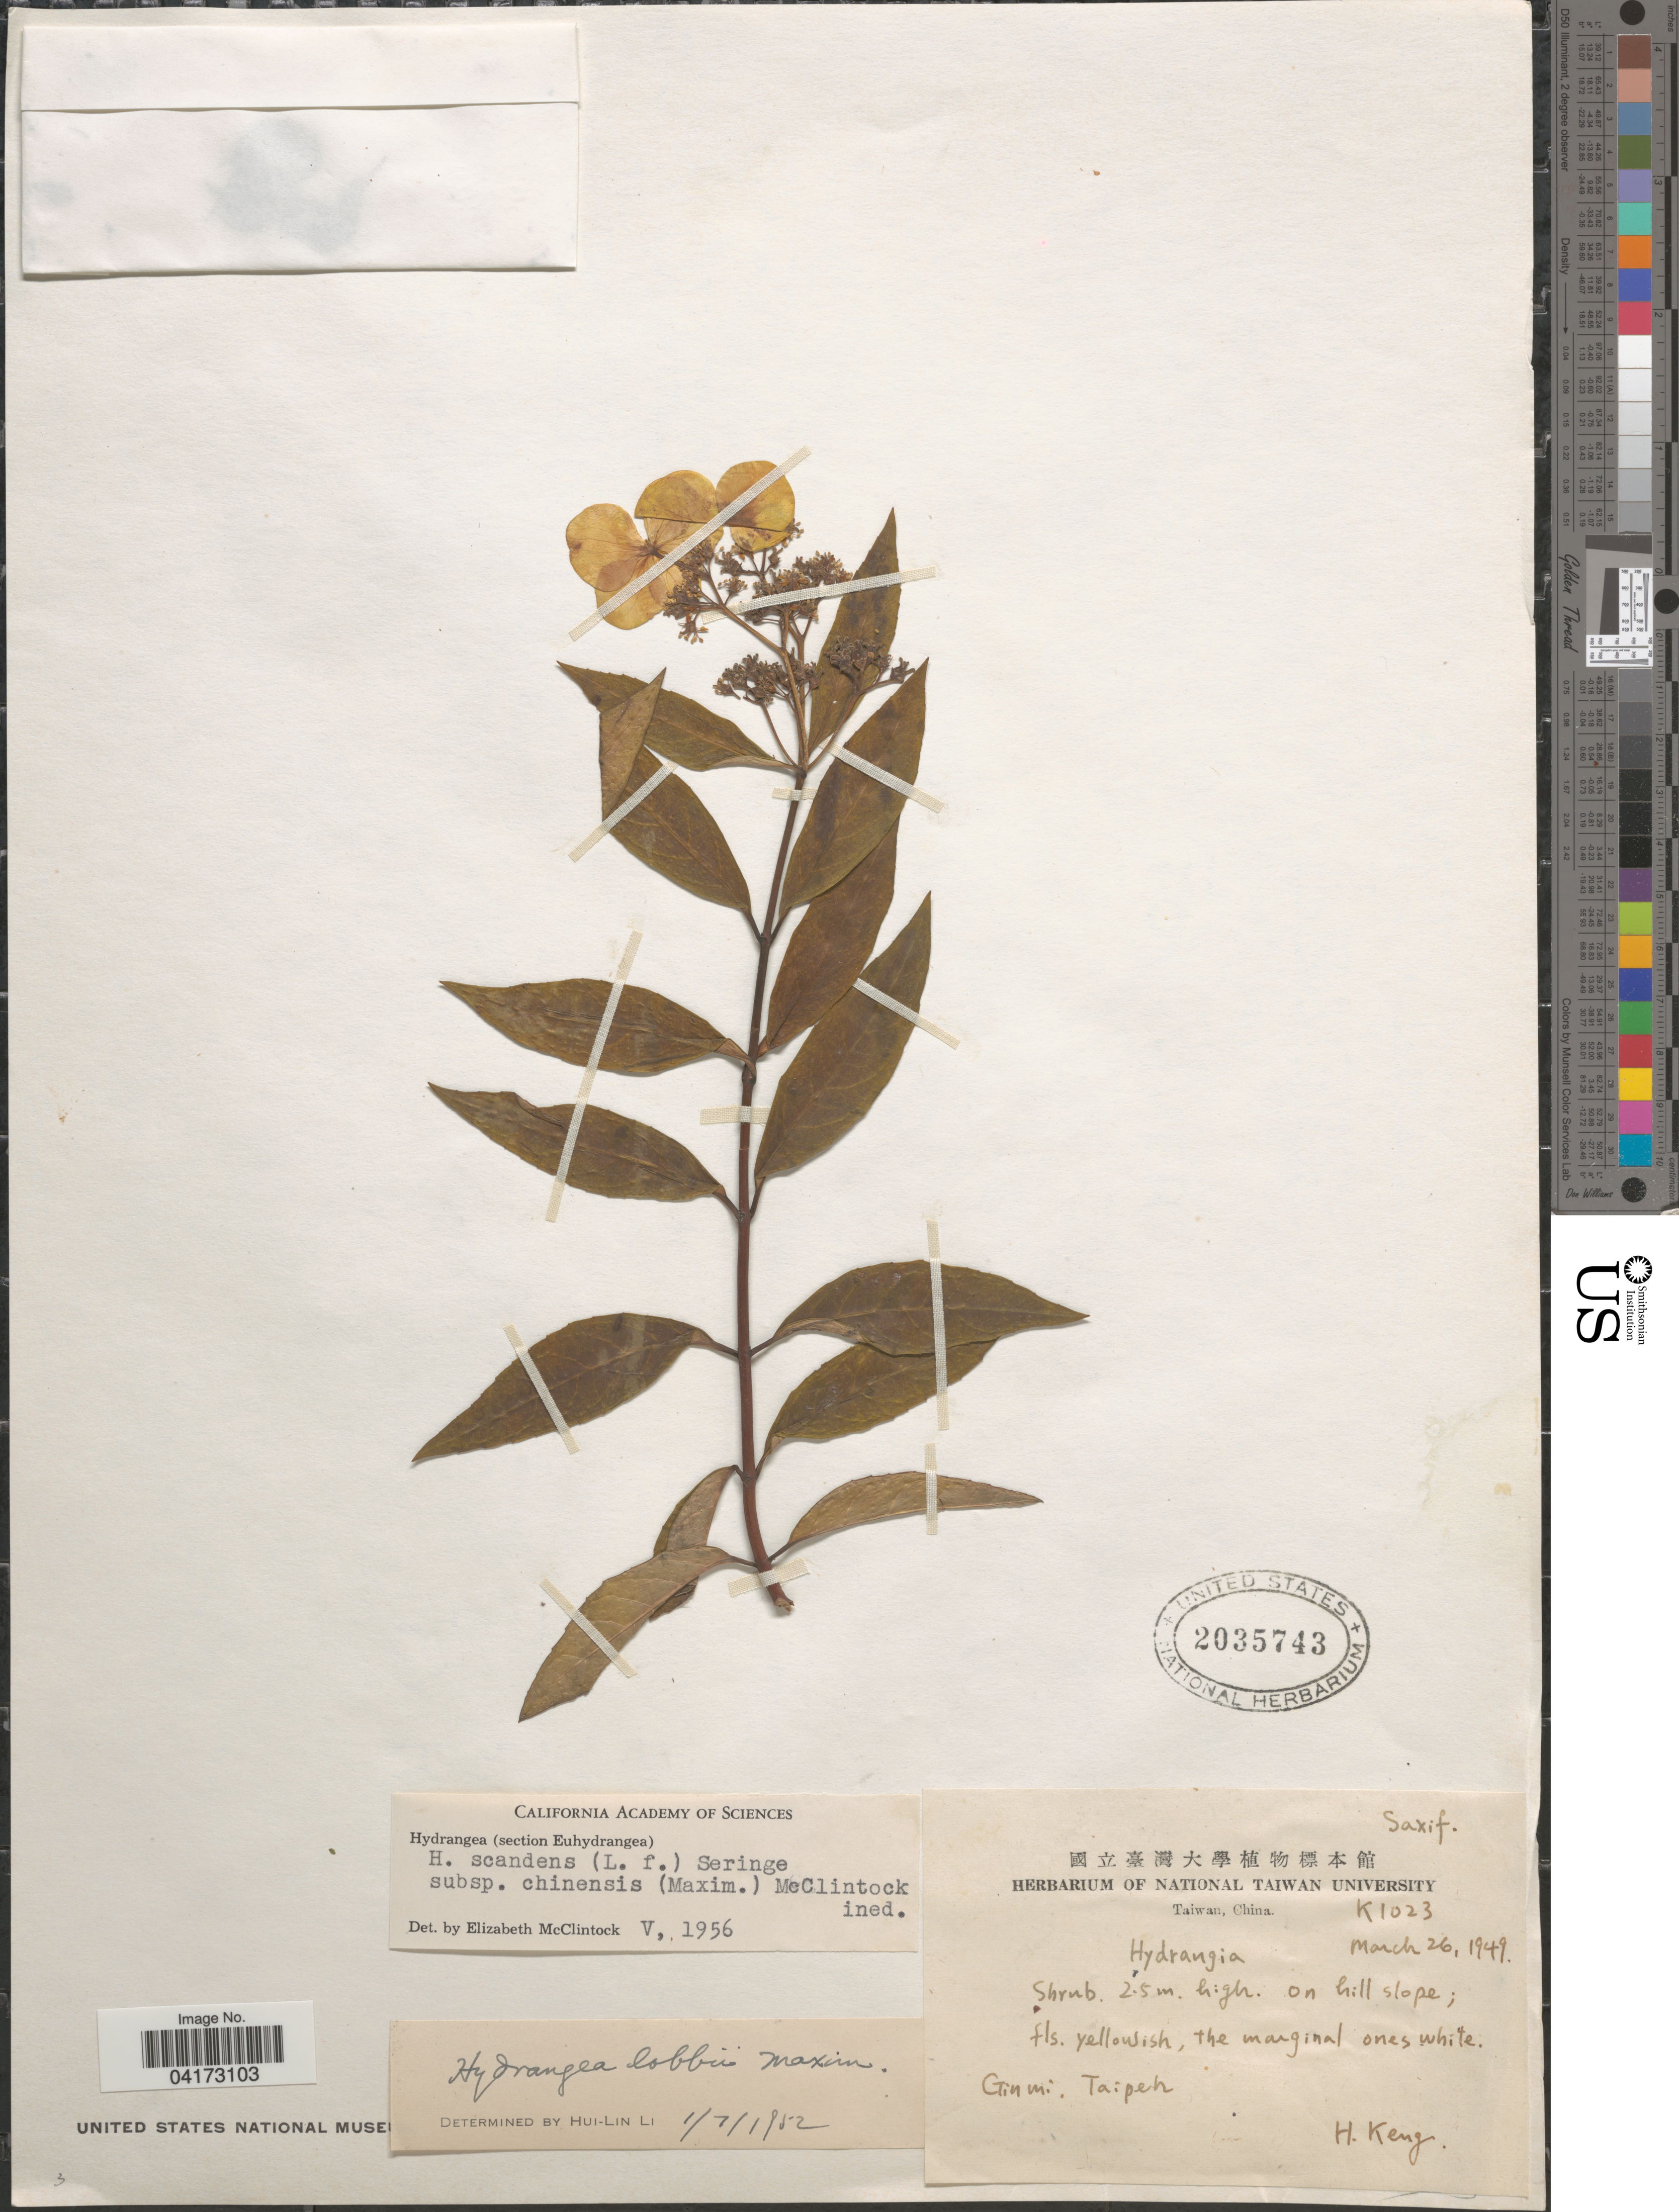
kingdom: Plantae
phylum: Tracheophyta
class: Magnoliopsida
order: Cornales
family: Hydrangeaceae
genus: Hydrangea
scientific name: Hydrangea scandens subsp. chinensis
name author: (Maxim.) E. M. McClint.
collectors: H. Keng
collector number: K1023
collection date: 1949-03-26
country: Taiwan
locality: Ginmi. Taipeh.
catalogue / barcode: US 2035743